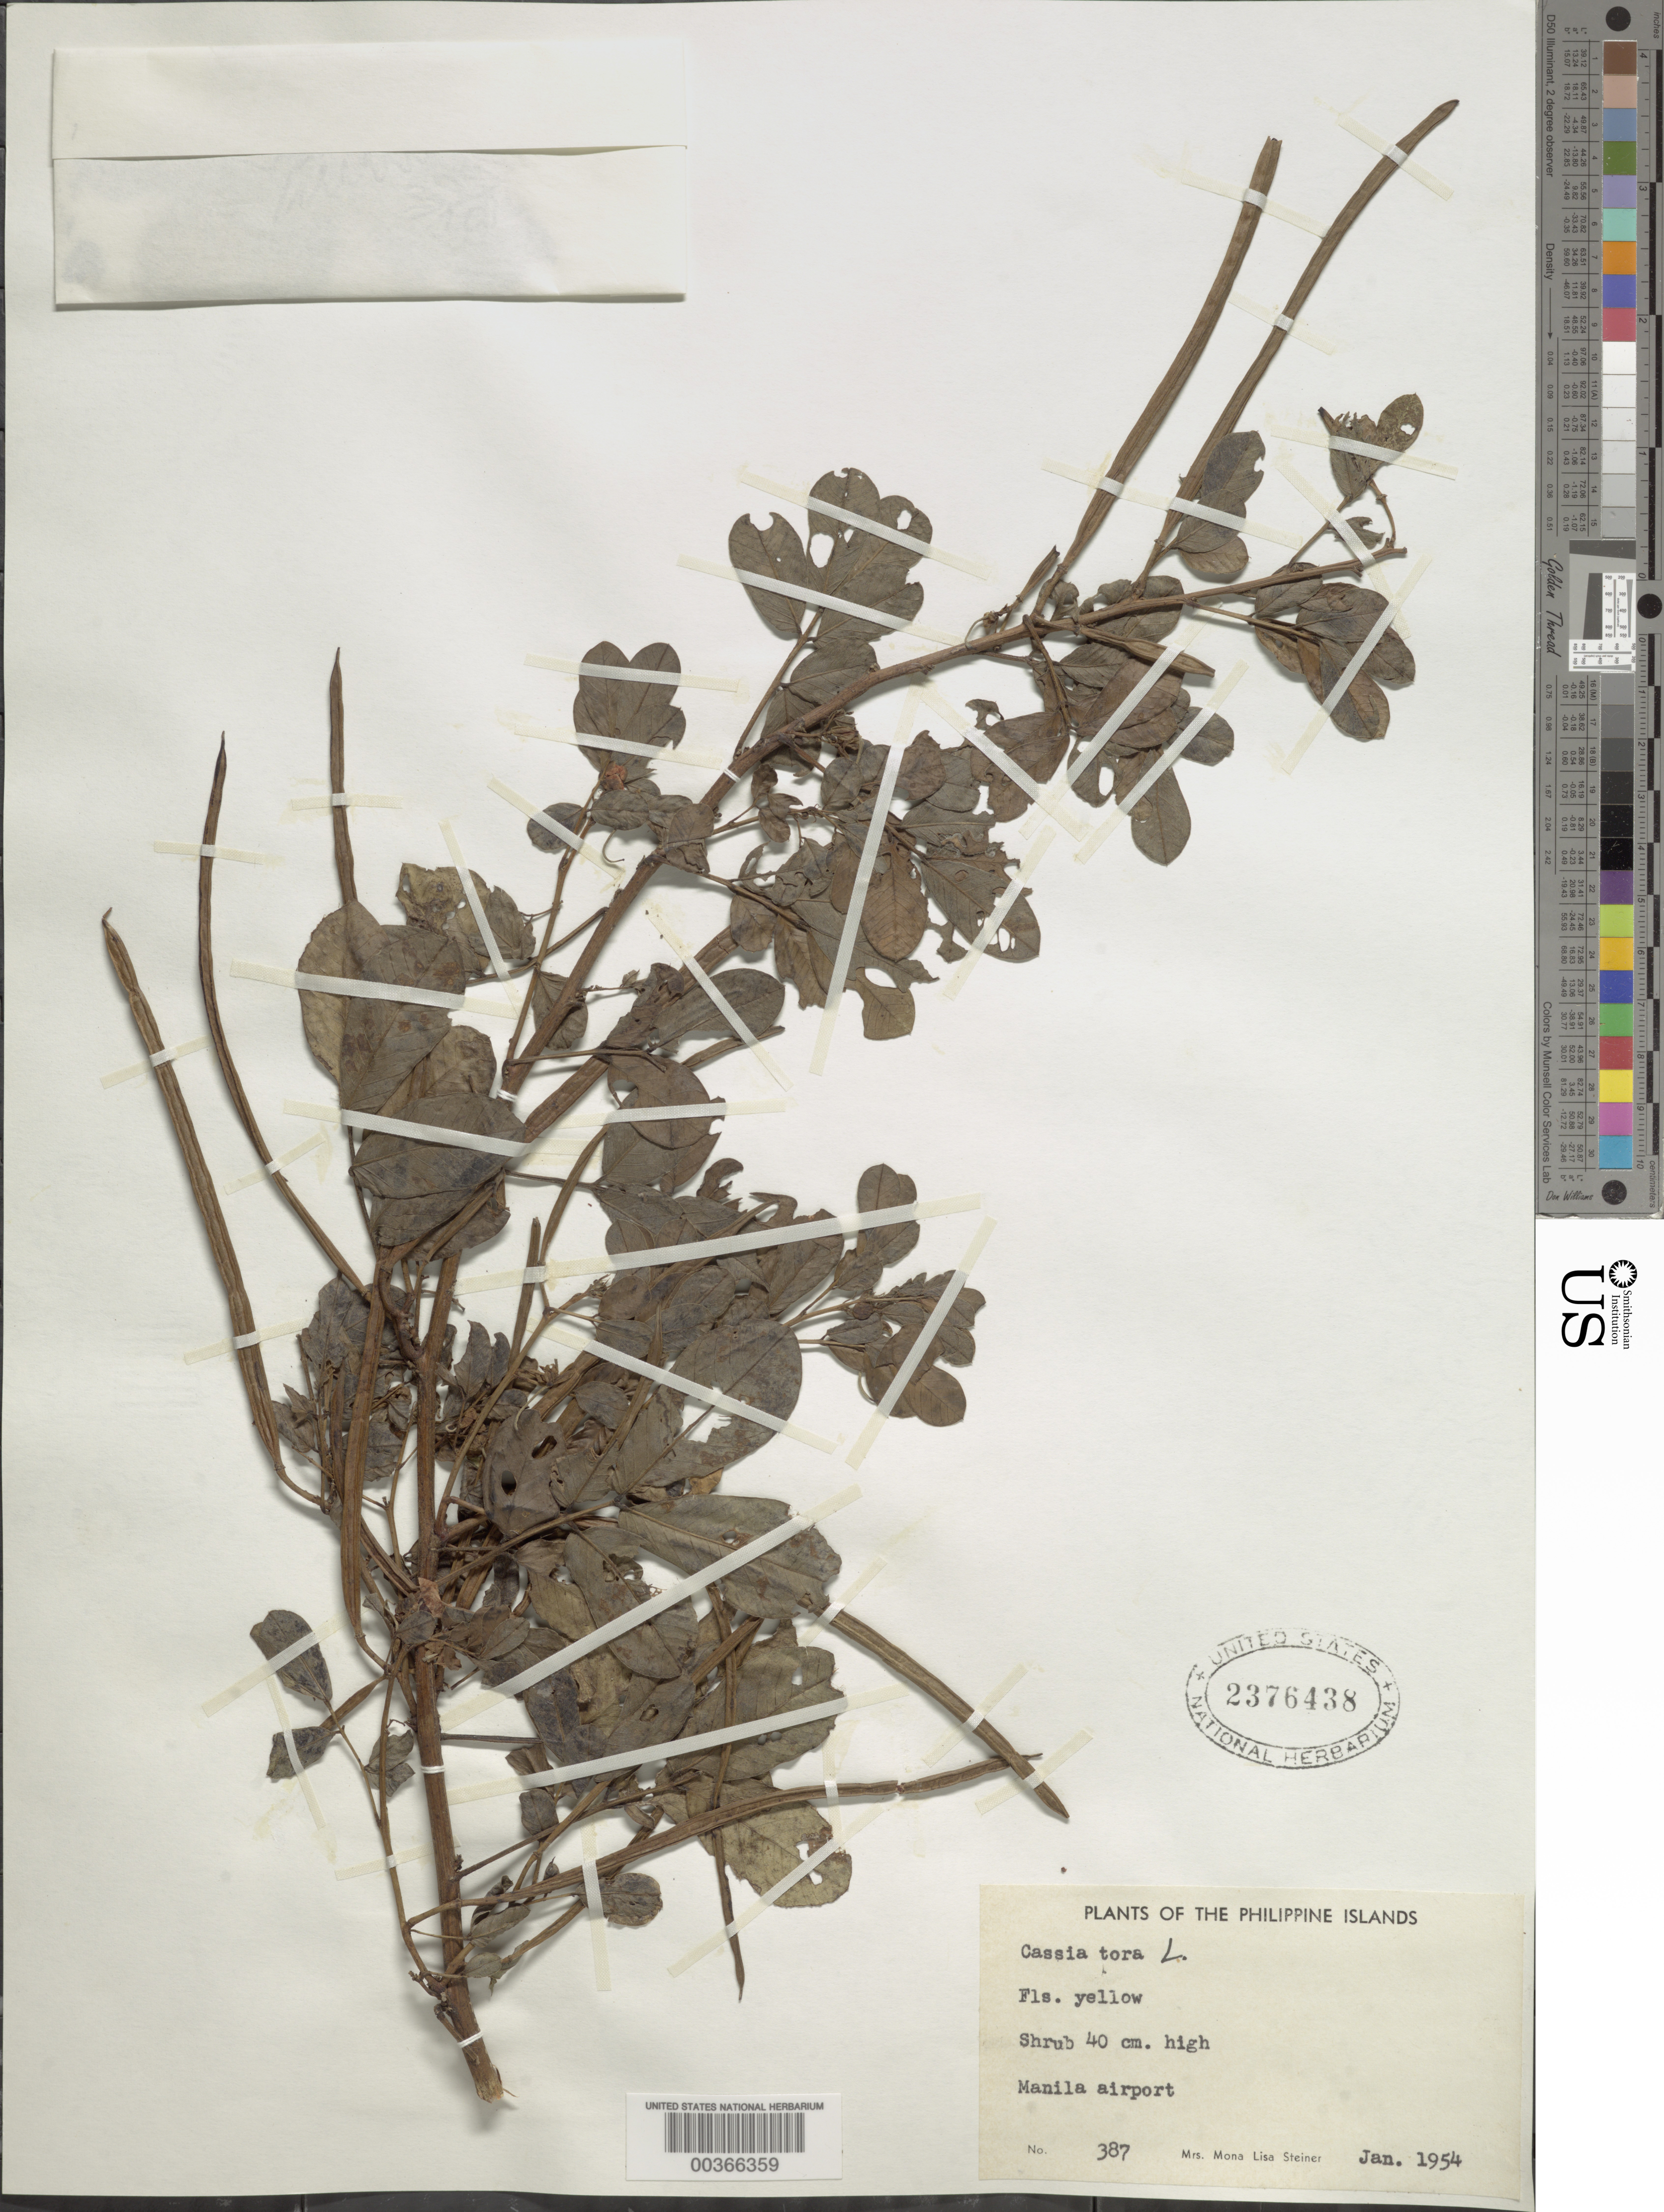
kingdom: Plantae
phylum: Tracheophyta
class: Magnoliopsida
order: Fabales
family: Fabaceae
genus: Senna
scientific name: Senna obtusifolia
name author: (L.) H.S. Irwin & Barneby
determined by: Strong, Mark T., (BOT), Smithsonian Institution - National Museum of Natural History (UNITED STATES)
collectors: M. Steiner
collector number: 387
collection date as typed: Jan 1954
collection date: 1954-01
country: Philippines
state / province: National Capital Region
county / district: Manila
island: Luzon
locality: Manila airport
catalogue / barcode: US 2376438